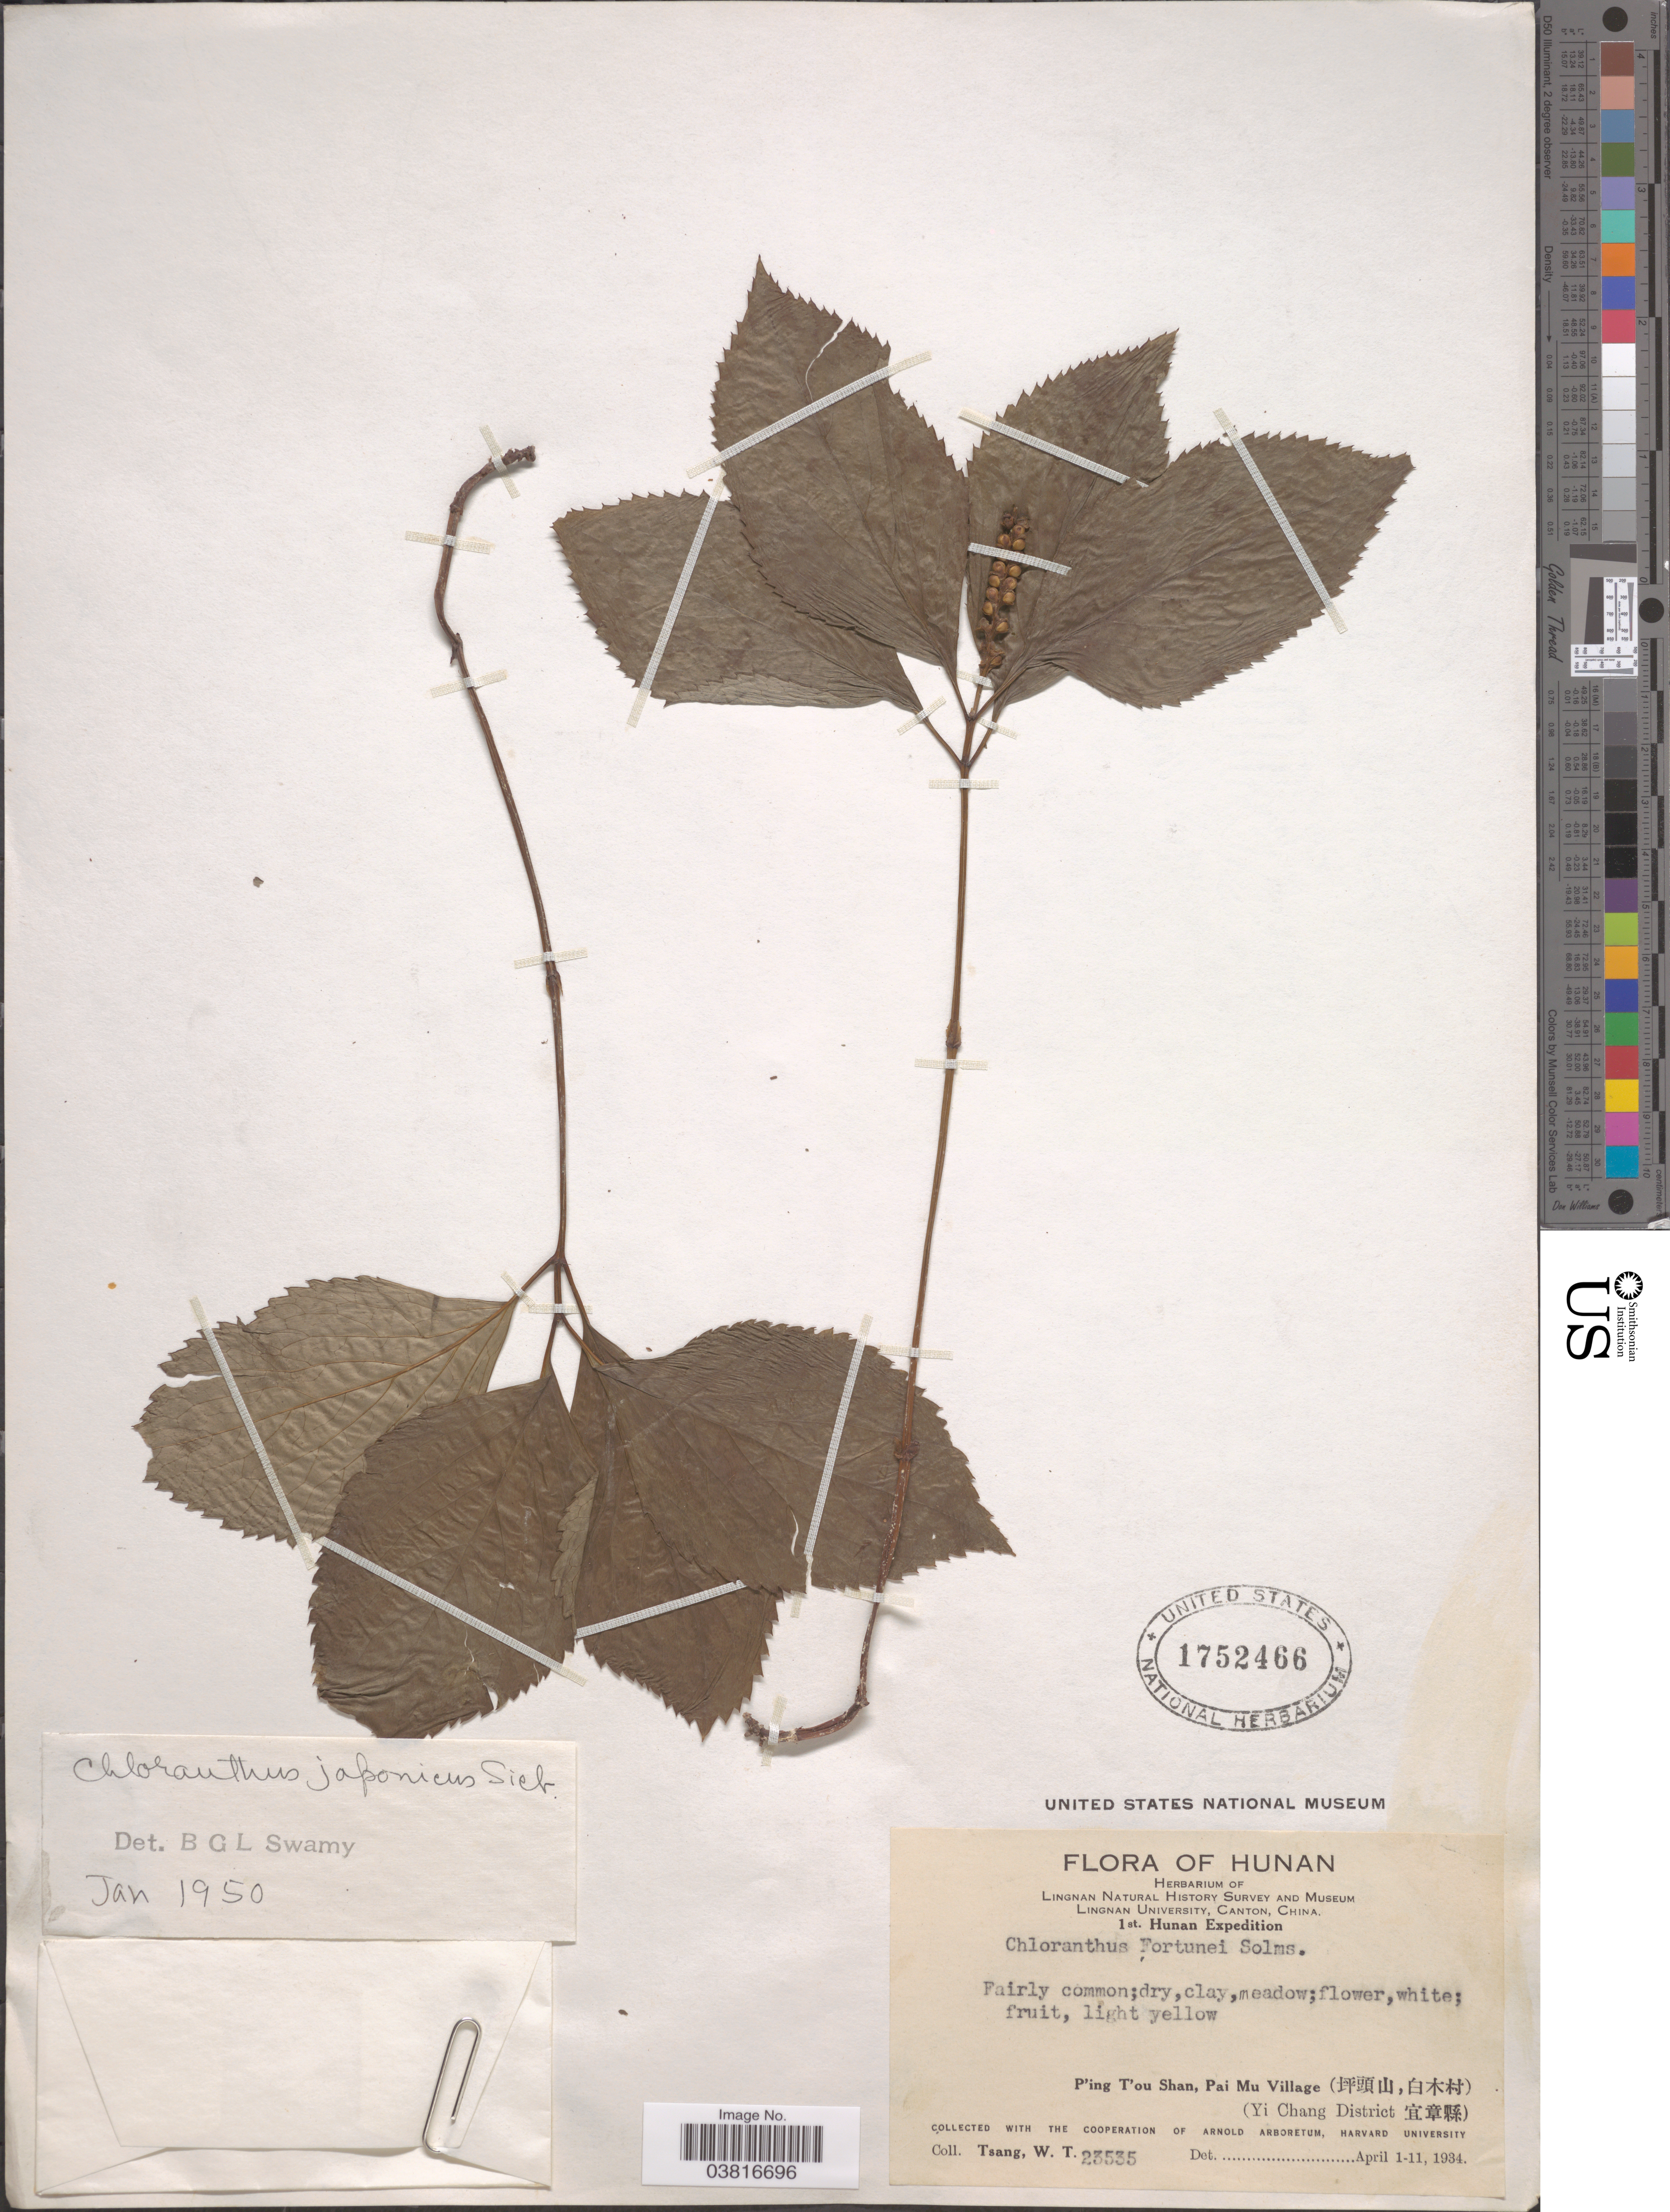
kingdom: Plantae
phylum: Tracheophyta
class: Magnoliopsida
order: Chloranthales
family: Chloranthaceae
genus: Chloranthus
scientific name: Chloranthus japonicus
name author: Siebold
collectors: W. T. Tsang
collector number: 23535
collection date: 1934-04-01/1934-04-11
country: China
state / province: Hunan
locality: P'ing T'ou Shan, Pai Mu Village (X). (Yi Chang District X).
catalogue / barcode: US 1752466